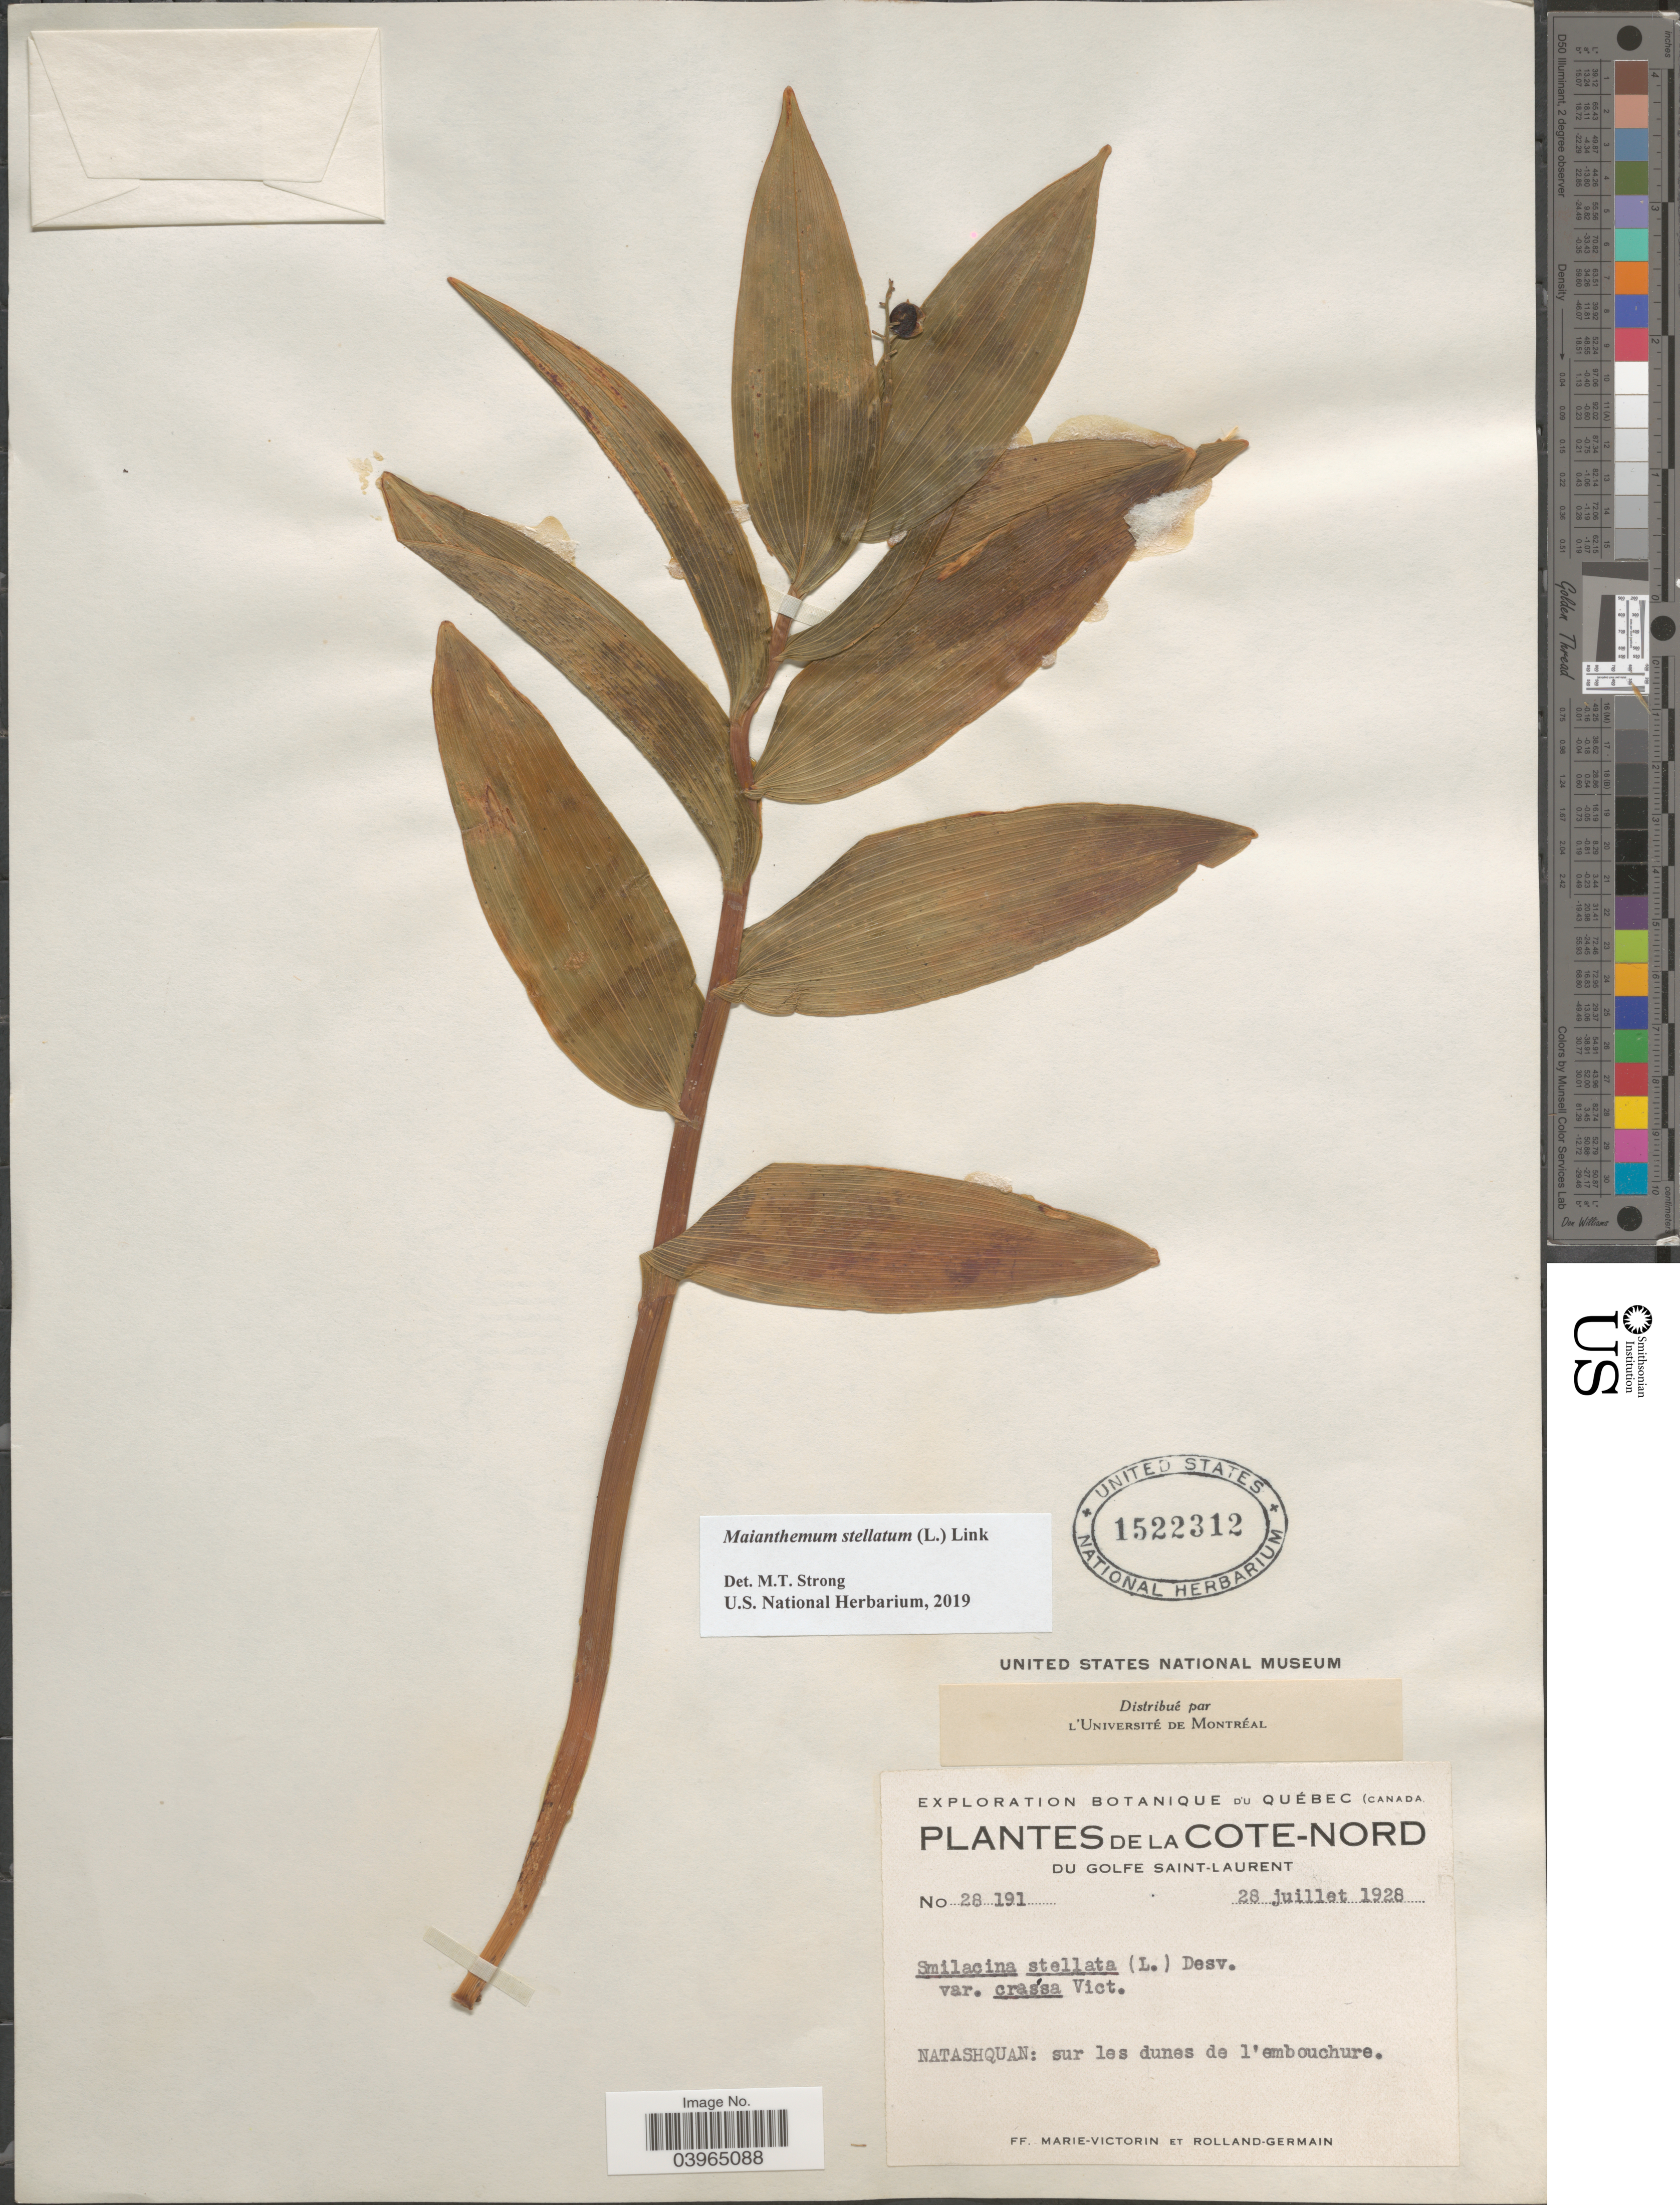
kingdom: Plantae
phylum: Tracheophyta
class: Liliopsida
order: Asparagales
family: Asparagaceae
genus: Maianthemum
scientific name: Maianthemum stellatum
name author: (L.) Link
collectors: F. Marie-Victorin & Rolland-Germain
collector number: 28191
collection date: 1928-07-28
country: Canada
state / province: Quebec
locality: La Cote-Nord. Du Golfe Saint-Laurent. Natashquan: sur les dunes de l' embouchure.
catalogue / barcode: US 1522312